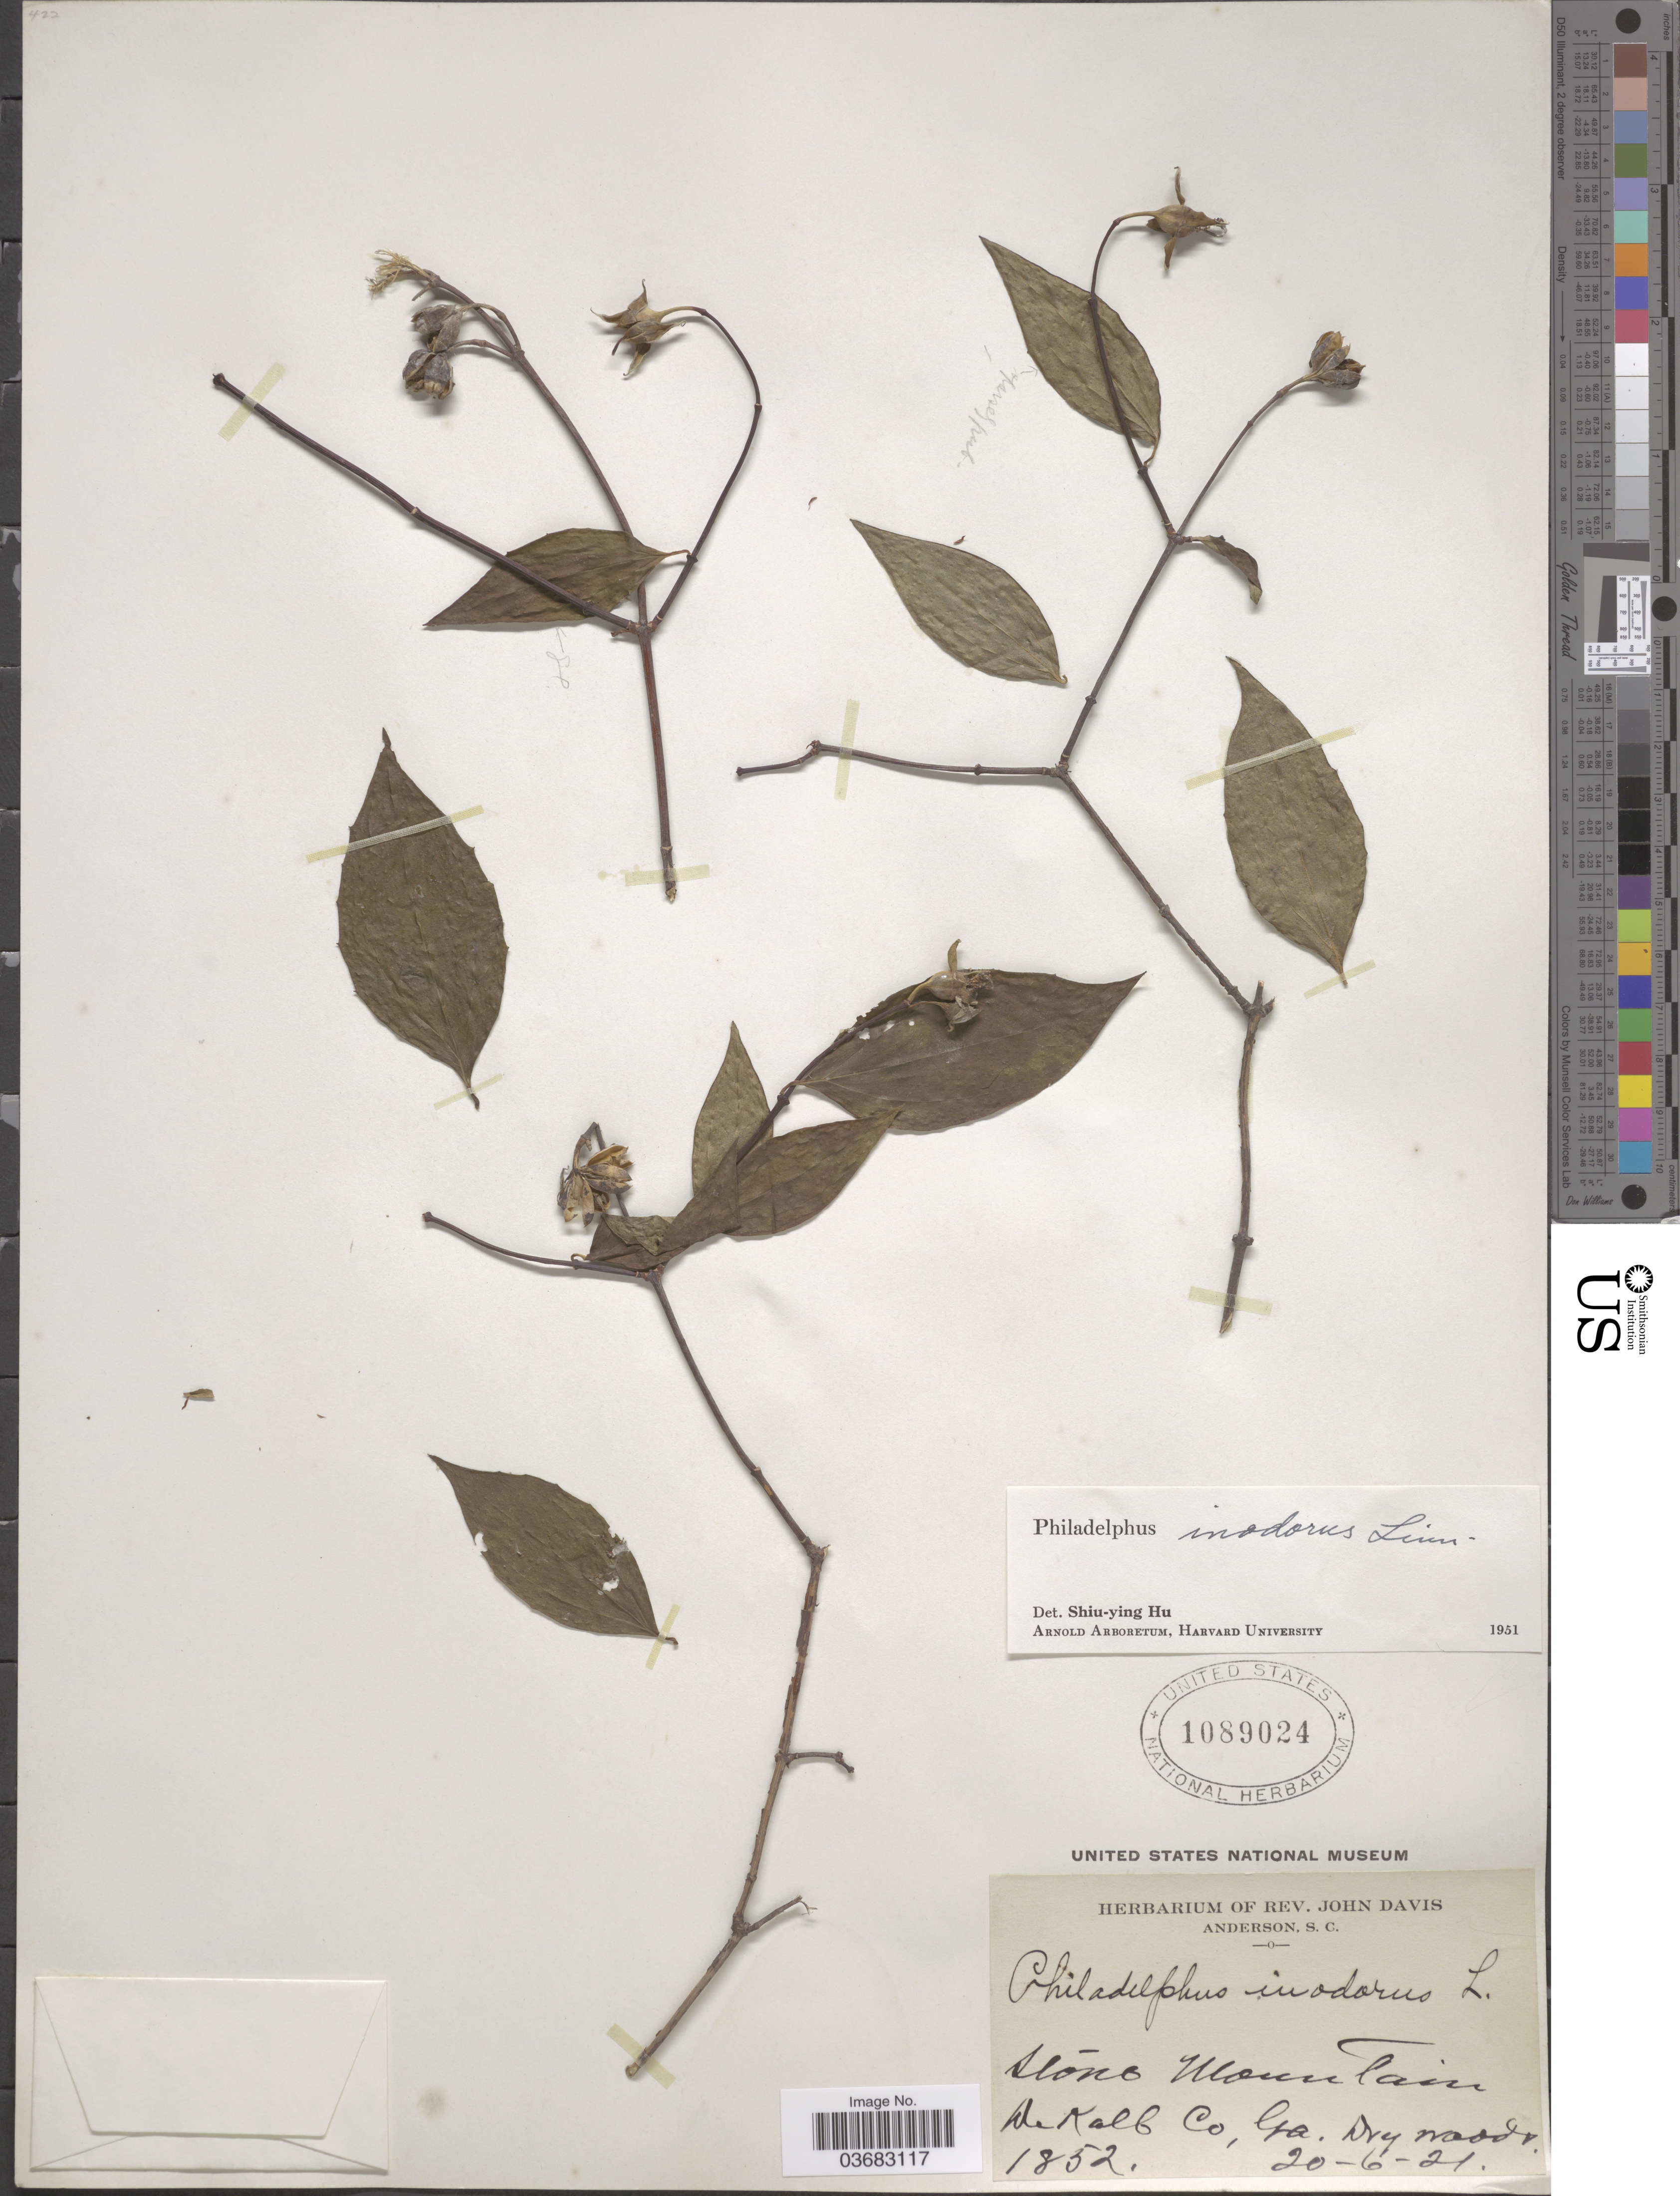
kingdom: Plantae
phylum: Tracheophyta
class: Magnoliopsida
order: Cornales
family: Hydrangeaceae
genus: Philadelphus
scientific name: Philadelphus inodorus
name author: L.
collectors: ex herb. Rev. John Davis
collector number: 1852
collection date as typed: Transcribed d/m/y: 20/6/21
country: United States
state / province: Georgia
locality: Stone Mountain. DeKalb Co.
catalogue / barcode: US 1089024